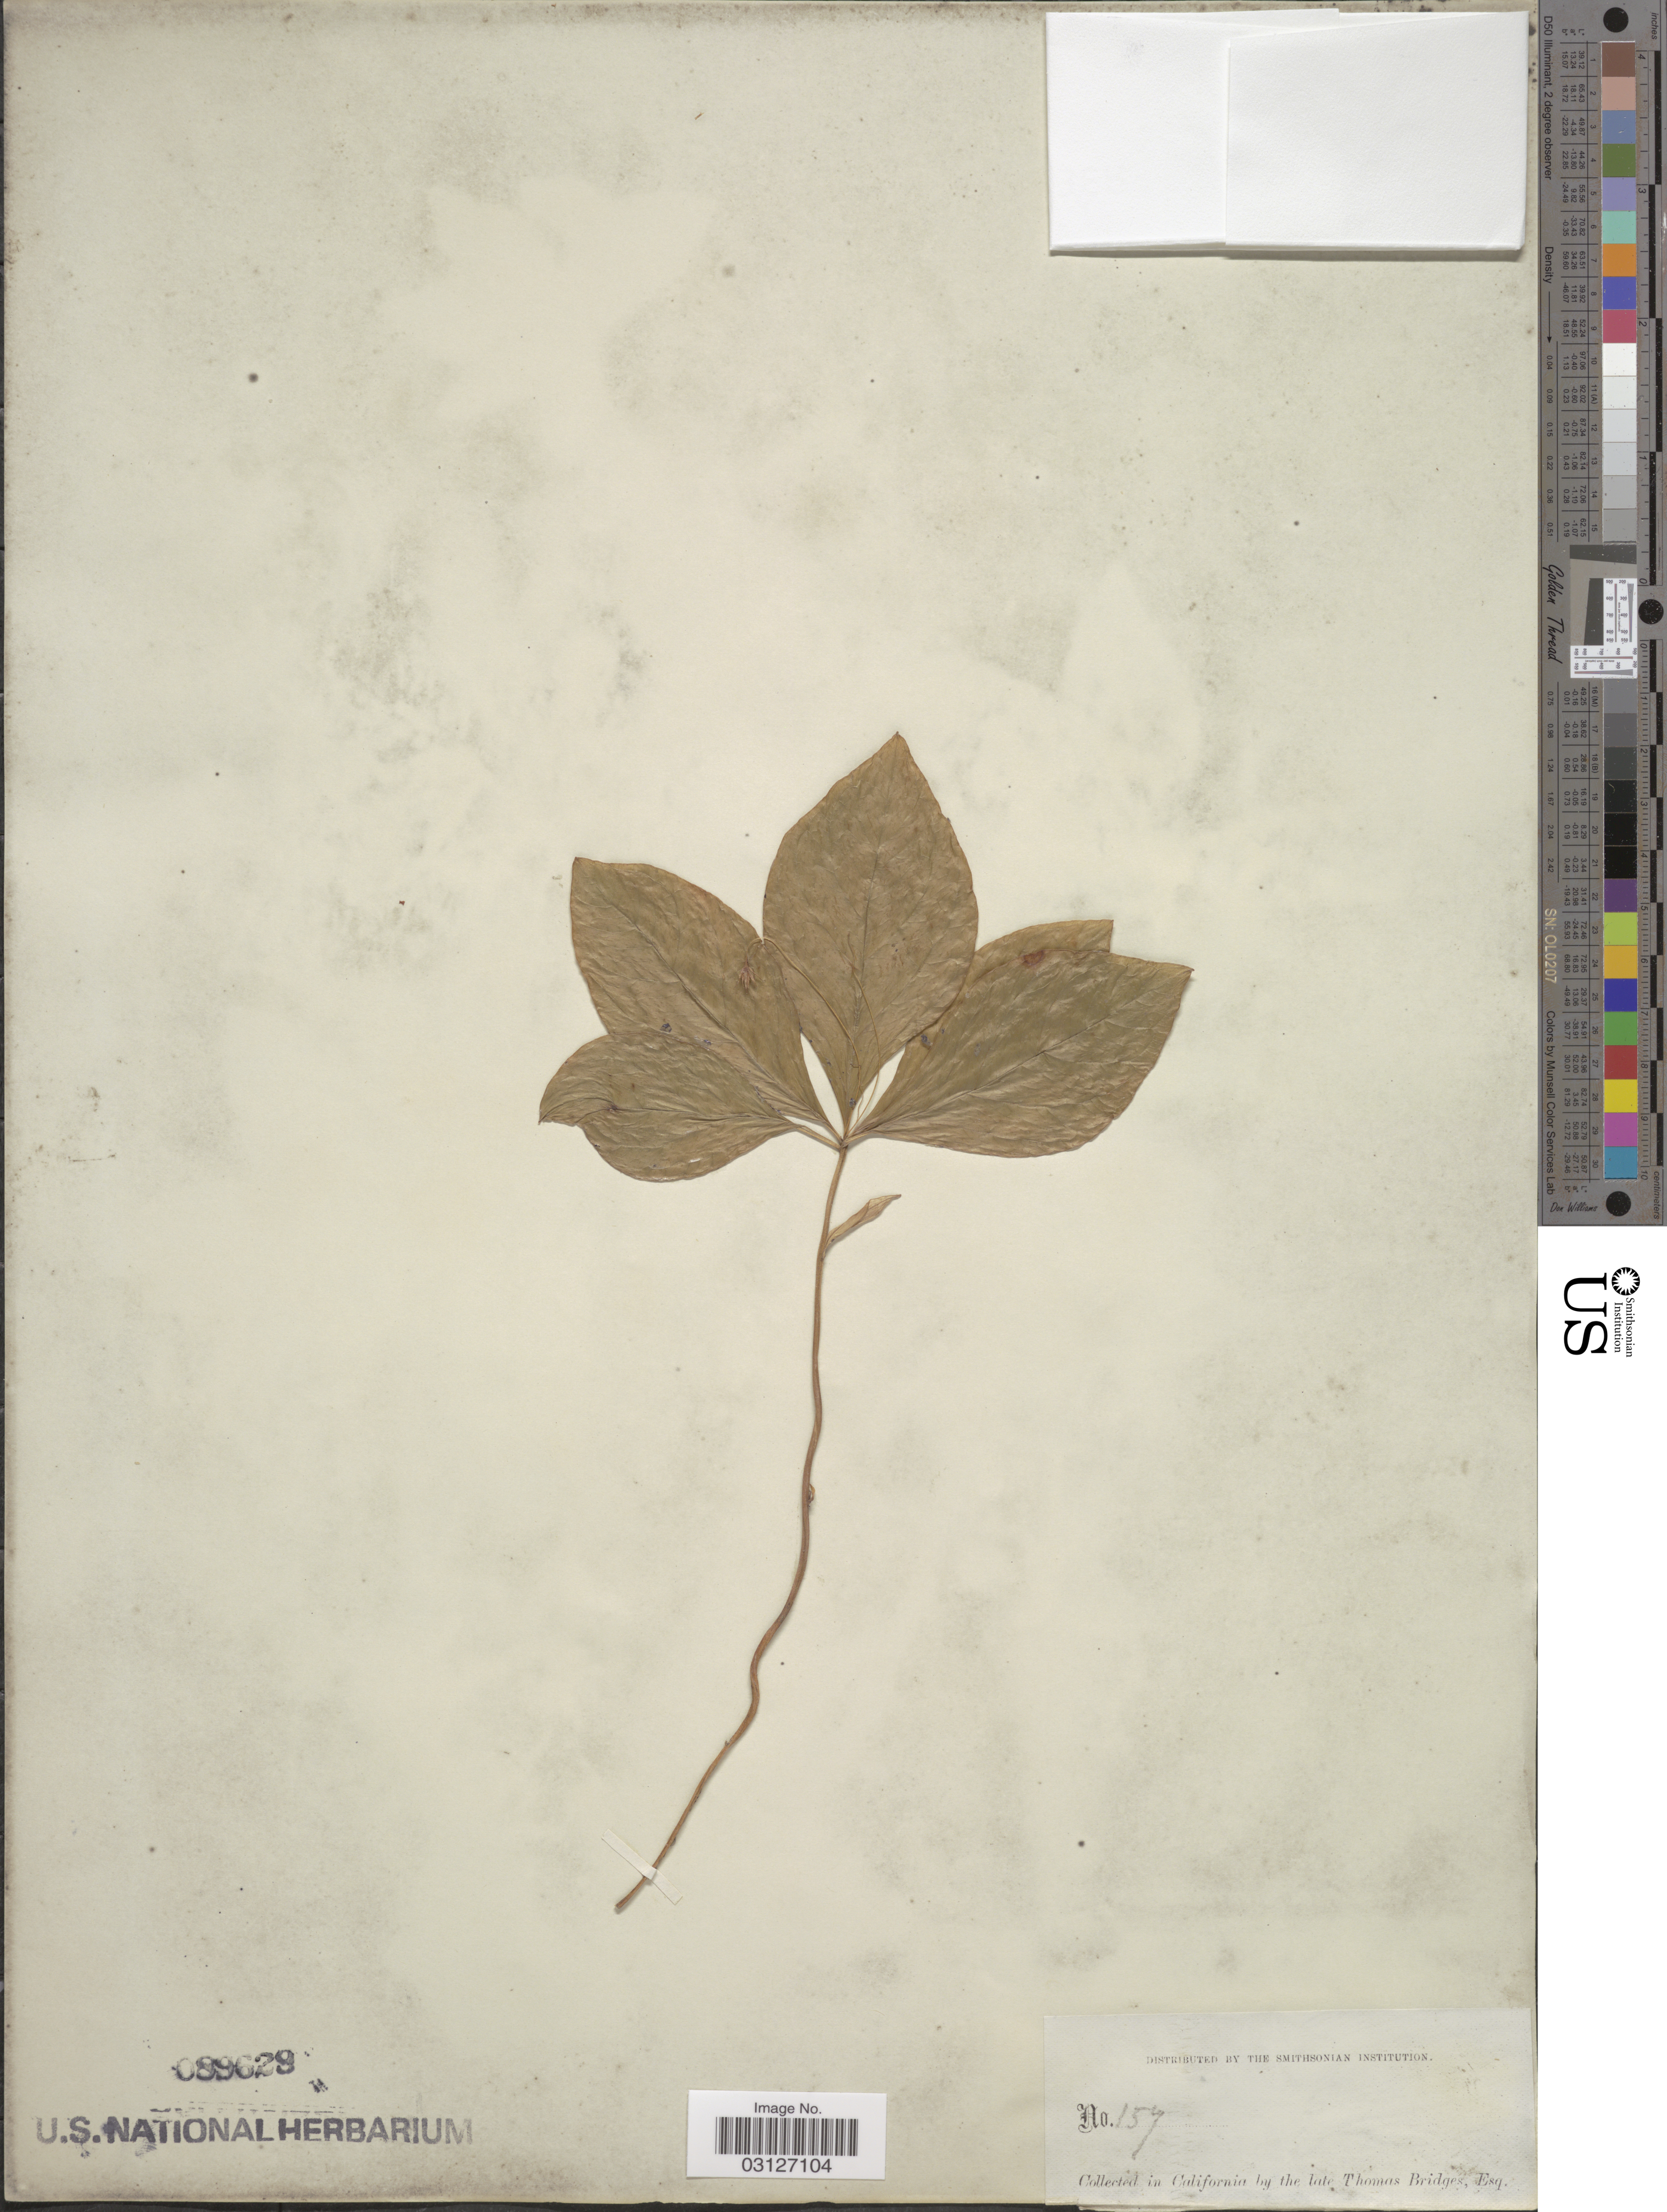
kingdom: Plantae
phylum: Tracheophyta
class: Magnoliopsida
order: Ericales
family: Primulaceae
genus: Trientalis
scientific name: Trientalis latifolia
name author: Hook.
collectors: T. Bridges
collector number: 157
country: United States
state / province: California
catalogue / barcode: US 89629